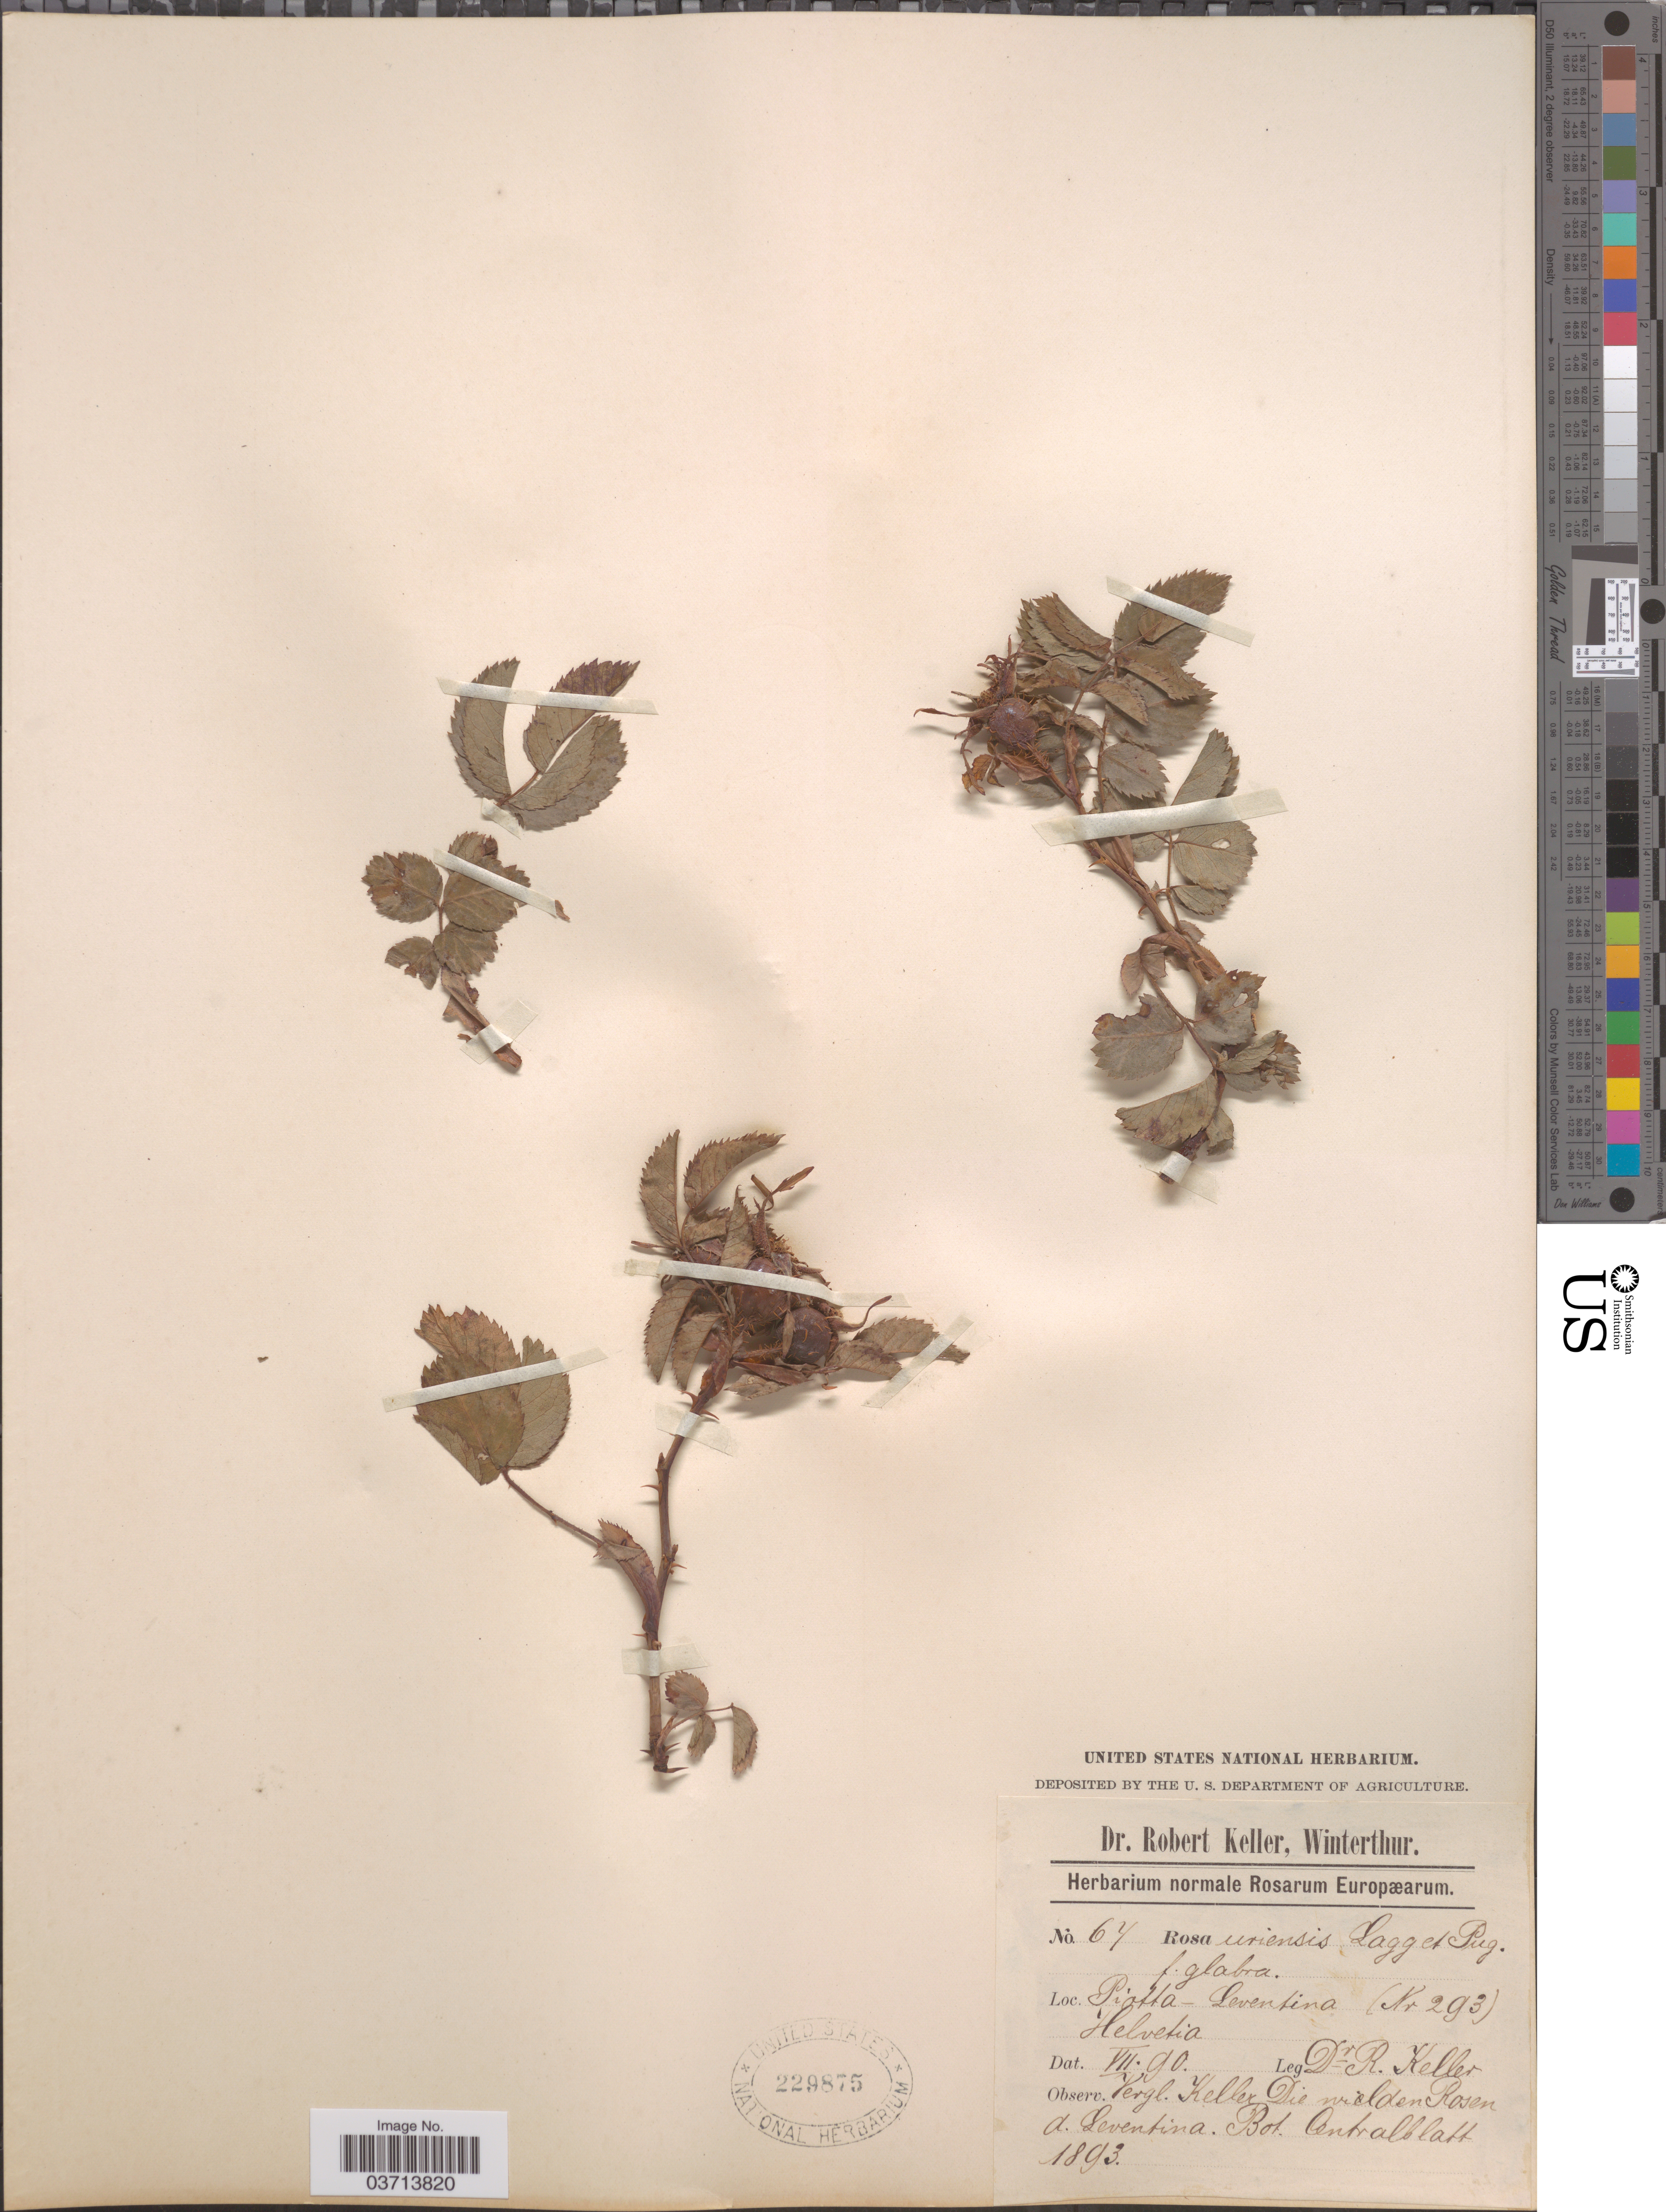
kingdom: Plantae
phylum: Tracheophyta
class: Magnoliopsida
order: Rosales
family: Rosaceae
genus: Rosa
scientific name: Rosa uriensis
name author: Lagger & Puget ex Cottet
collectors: R. Keller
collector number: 64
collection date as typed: Transcribed d/m/y: /7/90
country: Switzerland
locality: Piotta - Leventina. Helvetia.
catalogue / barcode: US 229875